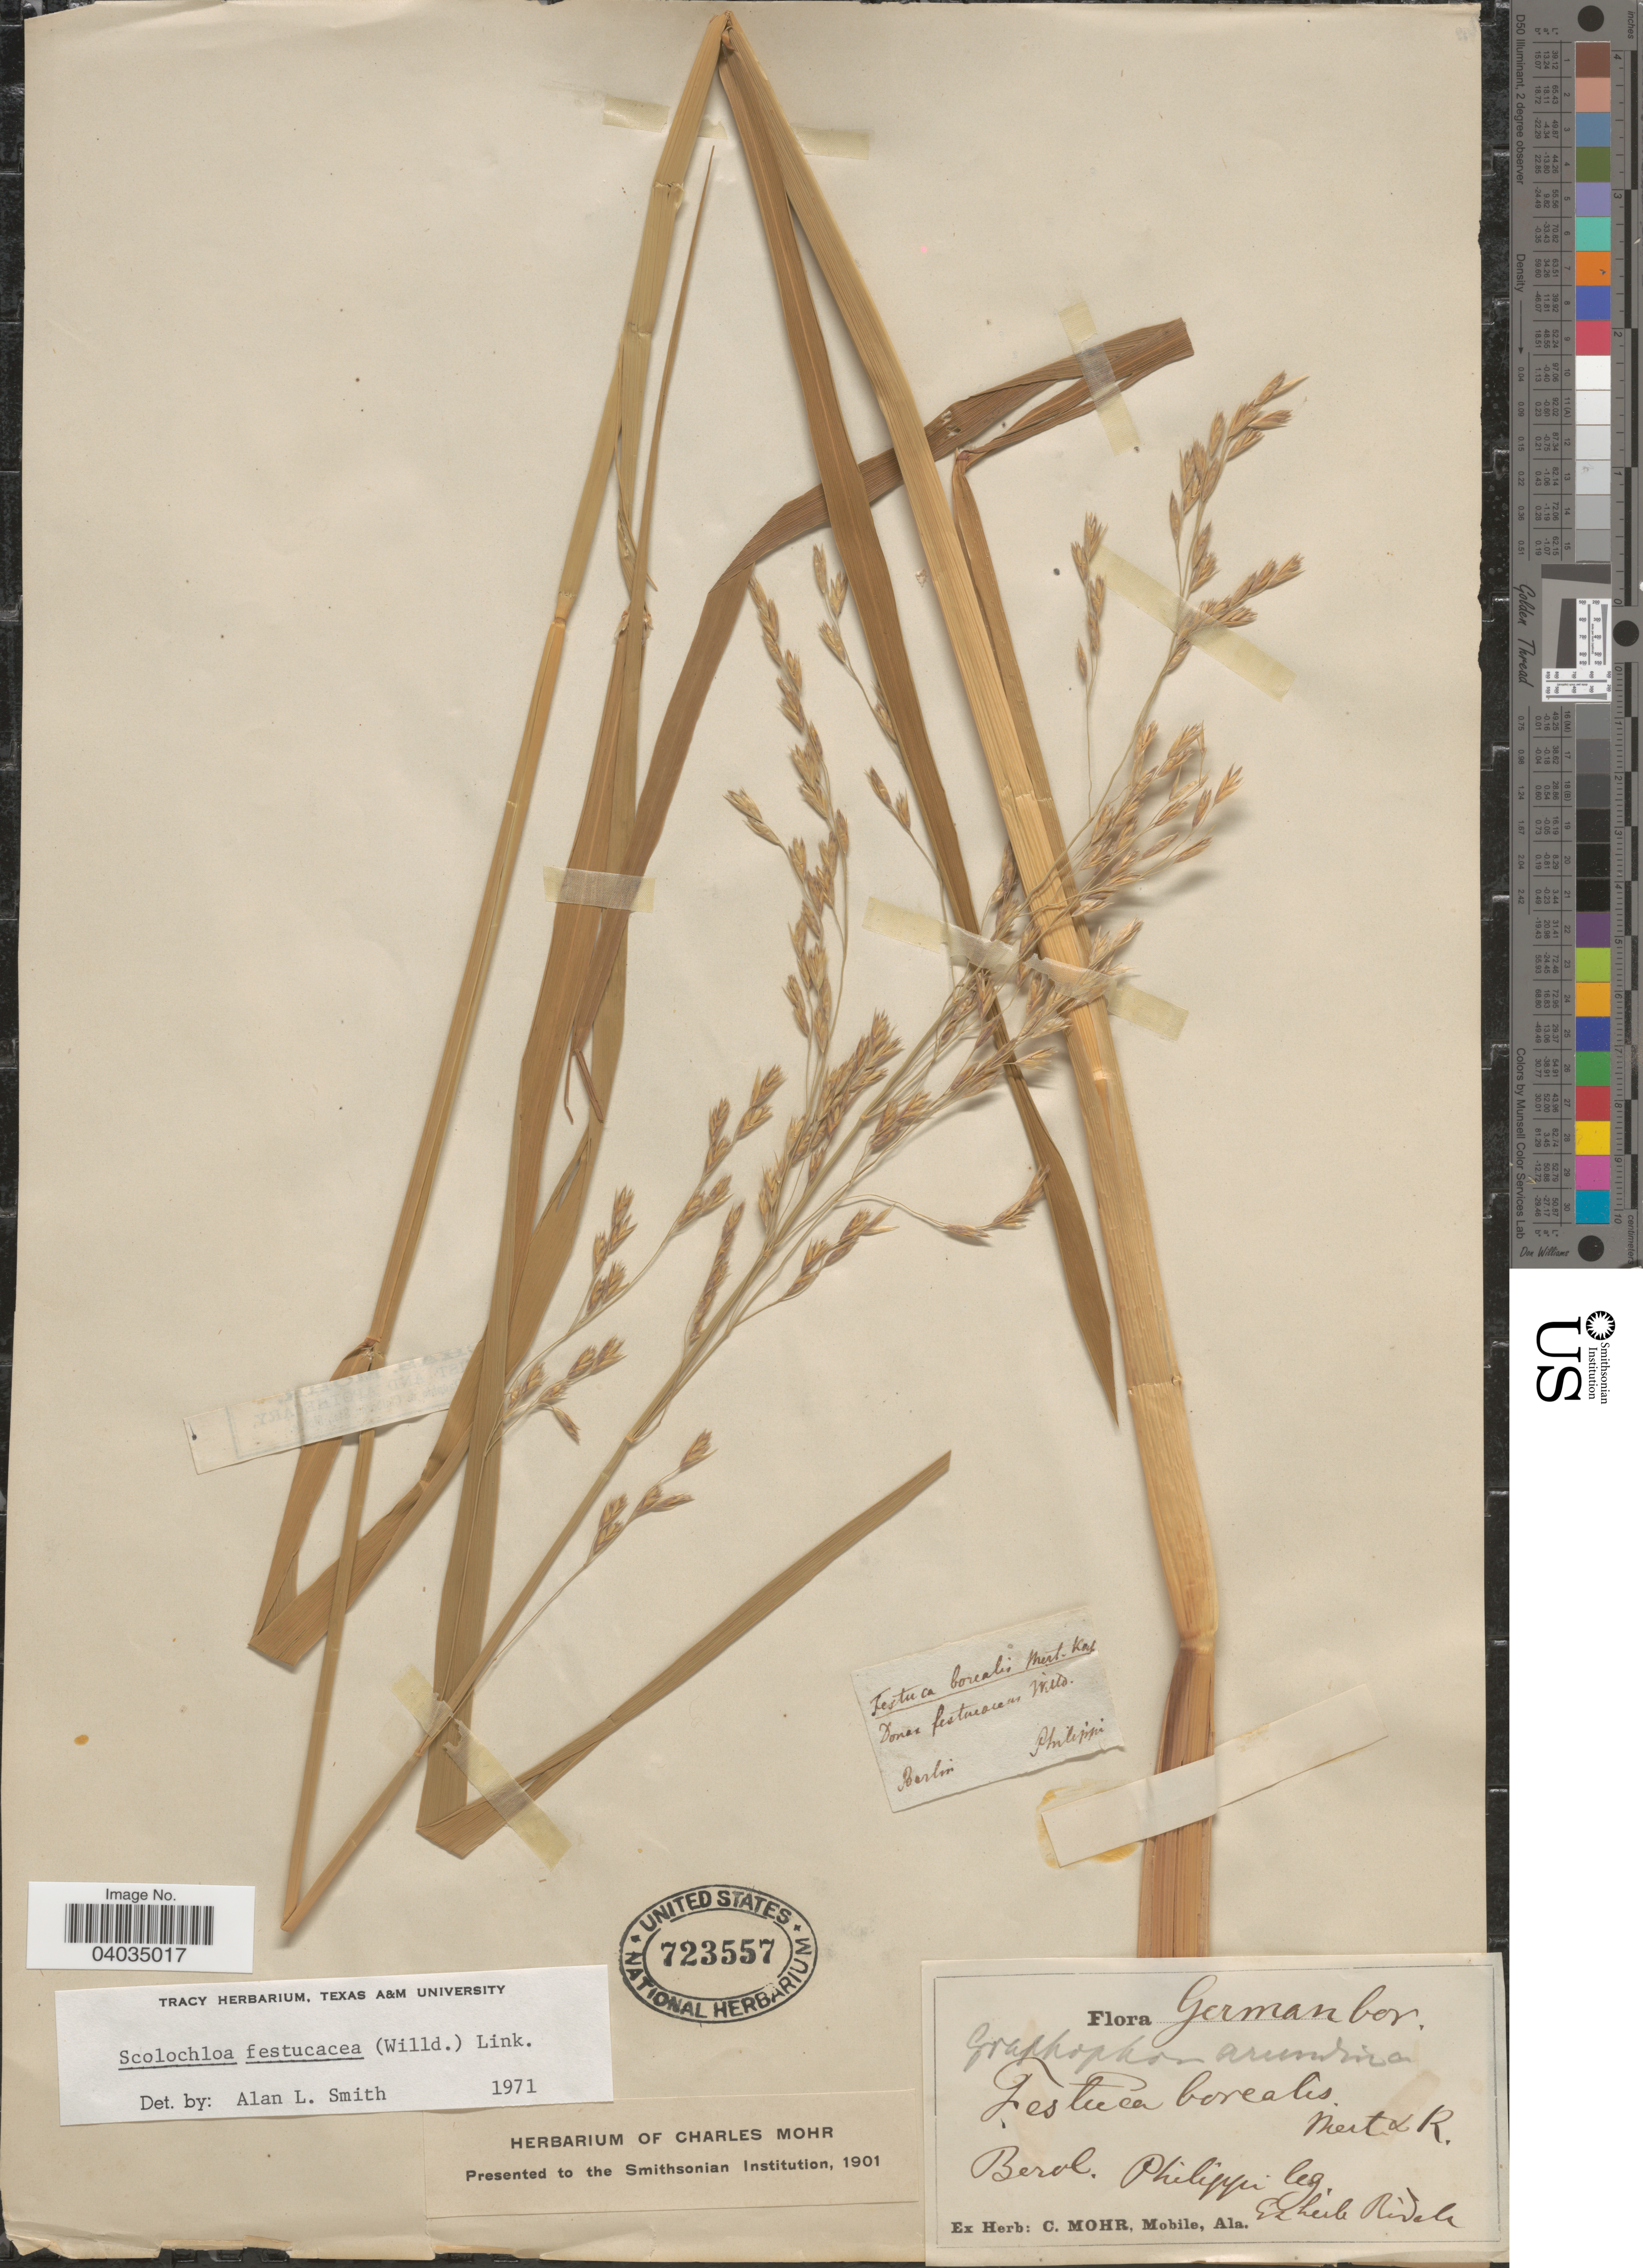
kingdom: Plantae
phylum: Tracheophyta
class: Liliopsida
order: Poales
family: Poaceae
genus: Scolochloa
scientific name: Scolochloa festucacea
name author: (Willd.) Link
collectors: -. Philippi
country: Germany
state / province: Berlin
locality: German bor. Berol.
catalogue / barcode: US 723557